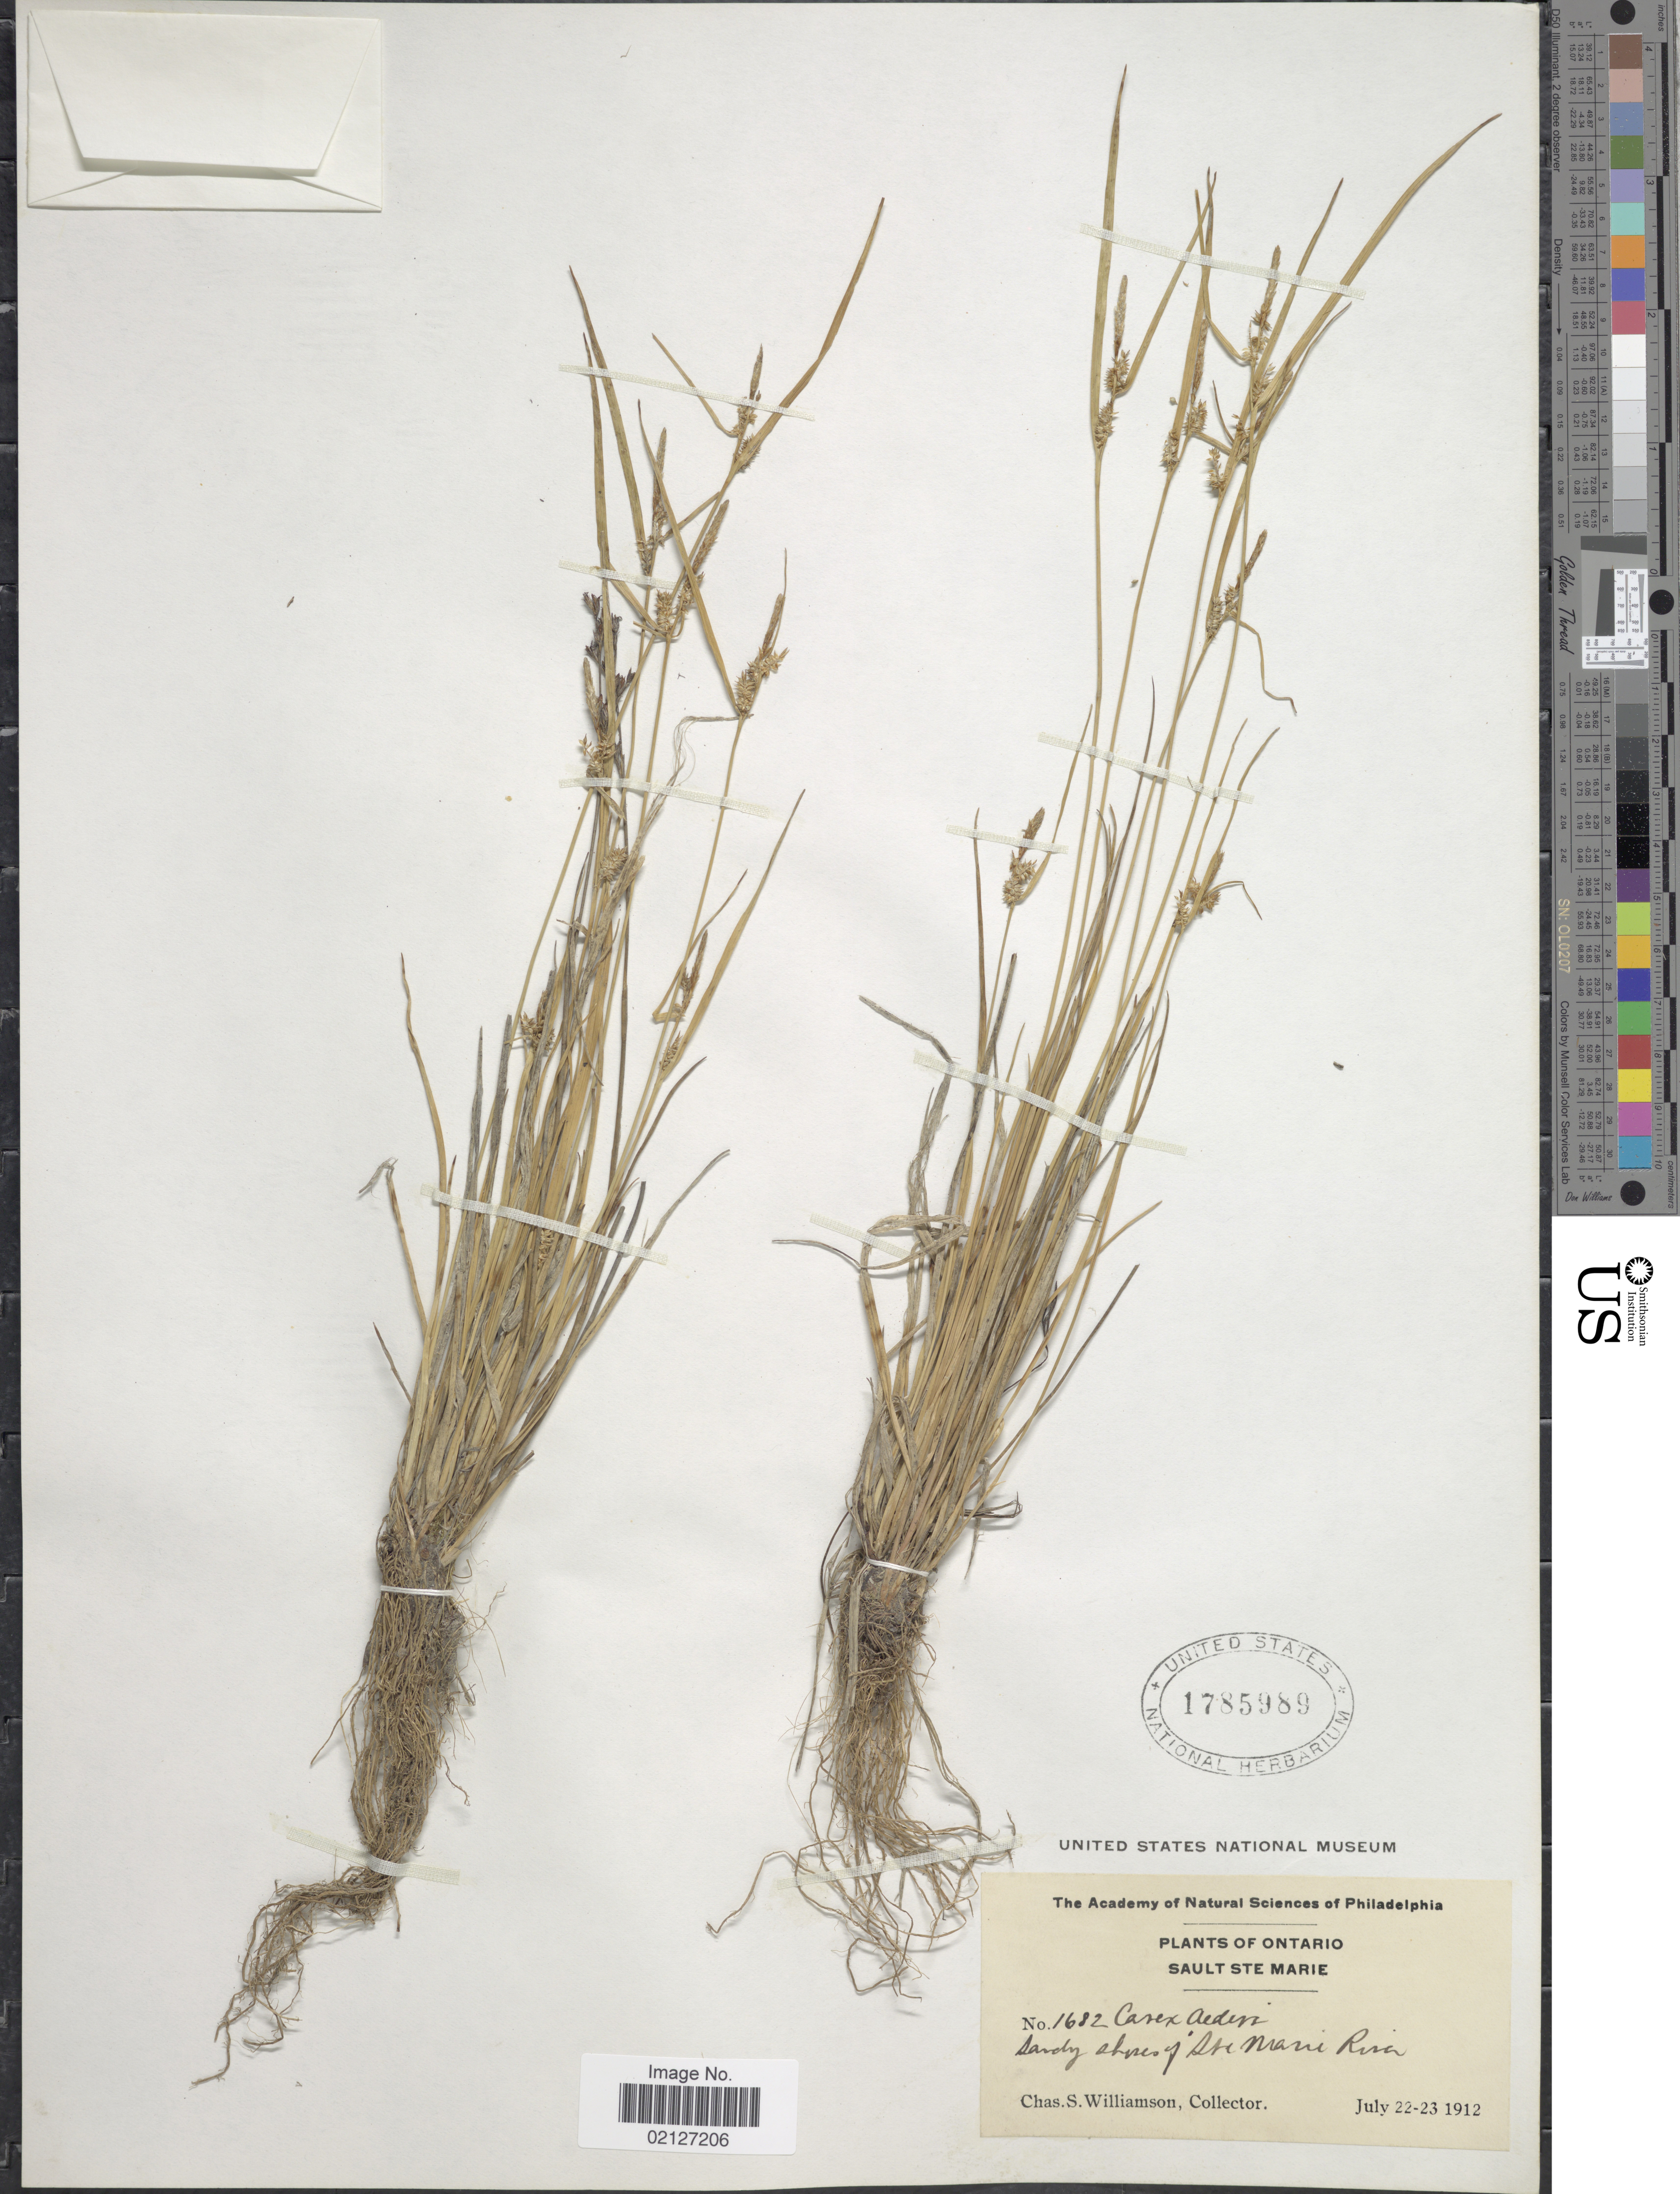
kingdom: Plantae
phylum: Tracheophyta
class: Liliopsida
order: Poales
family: Cyperaceae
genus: Carex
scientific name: Carex oederi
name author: Retz.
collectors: C. Williamson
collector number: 1682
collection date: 1912-07-22/1912-07-23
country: Canada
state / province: Ontario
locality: Sault Ste Marie, sandy shores of Ste Marie River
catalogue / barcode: US 1785989